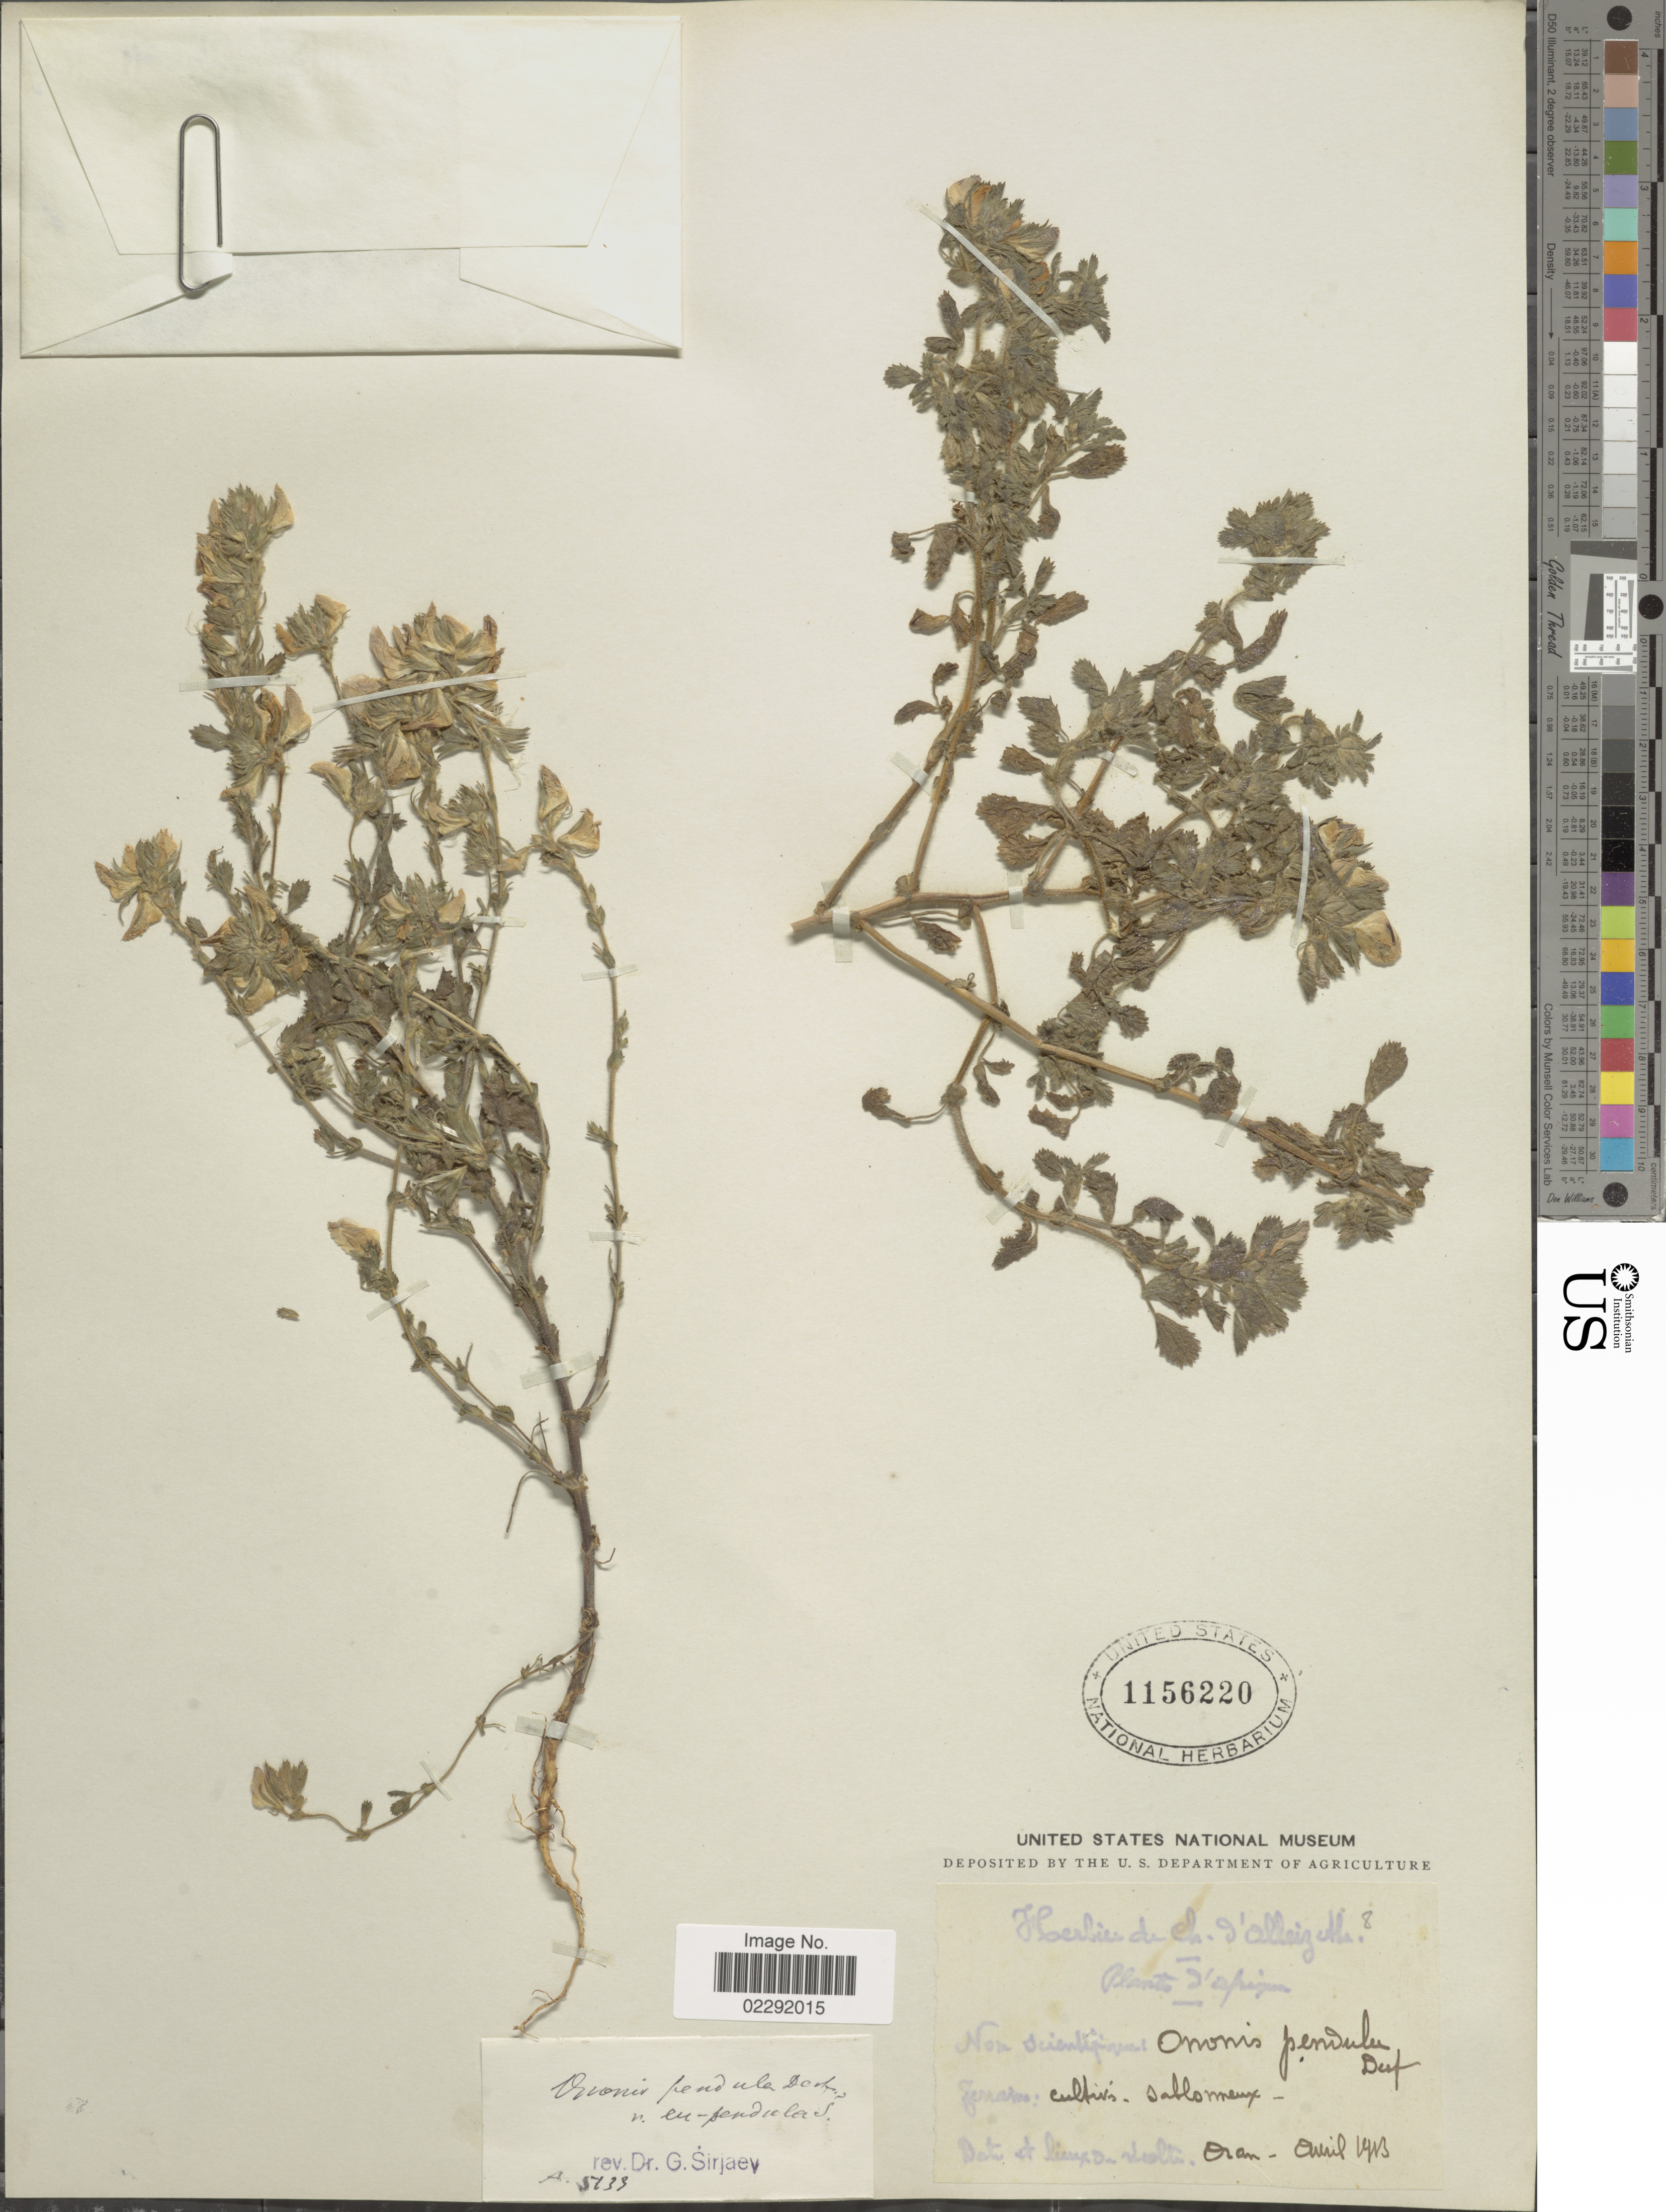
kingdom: Plantae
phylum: Tracheophyta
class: Magnoliopsida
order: Fabales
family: Fabaceae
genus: Ononis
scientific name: Ononis pendula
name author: Desf.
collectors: Ex herb. Ch. d'Alleizette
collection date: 1913-04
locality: D'apigum, cultivis-sablonneux, Oran [unsure placement]. [interpreted]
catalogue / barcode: US 1156220